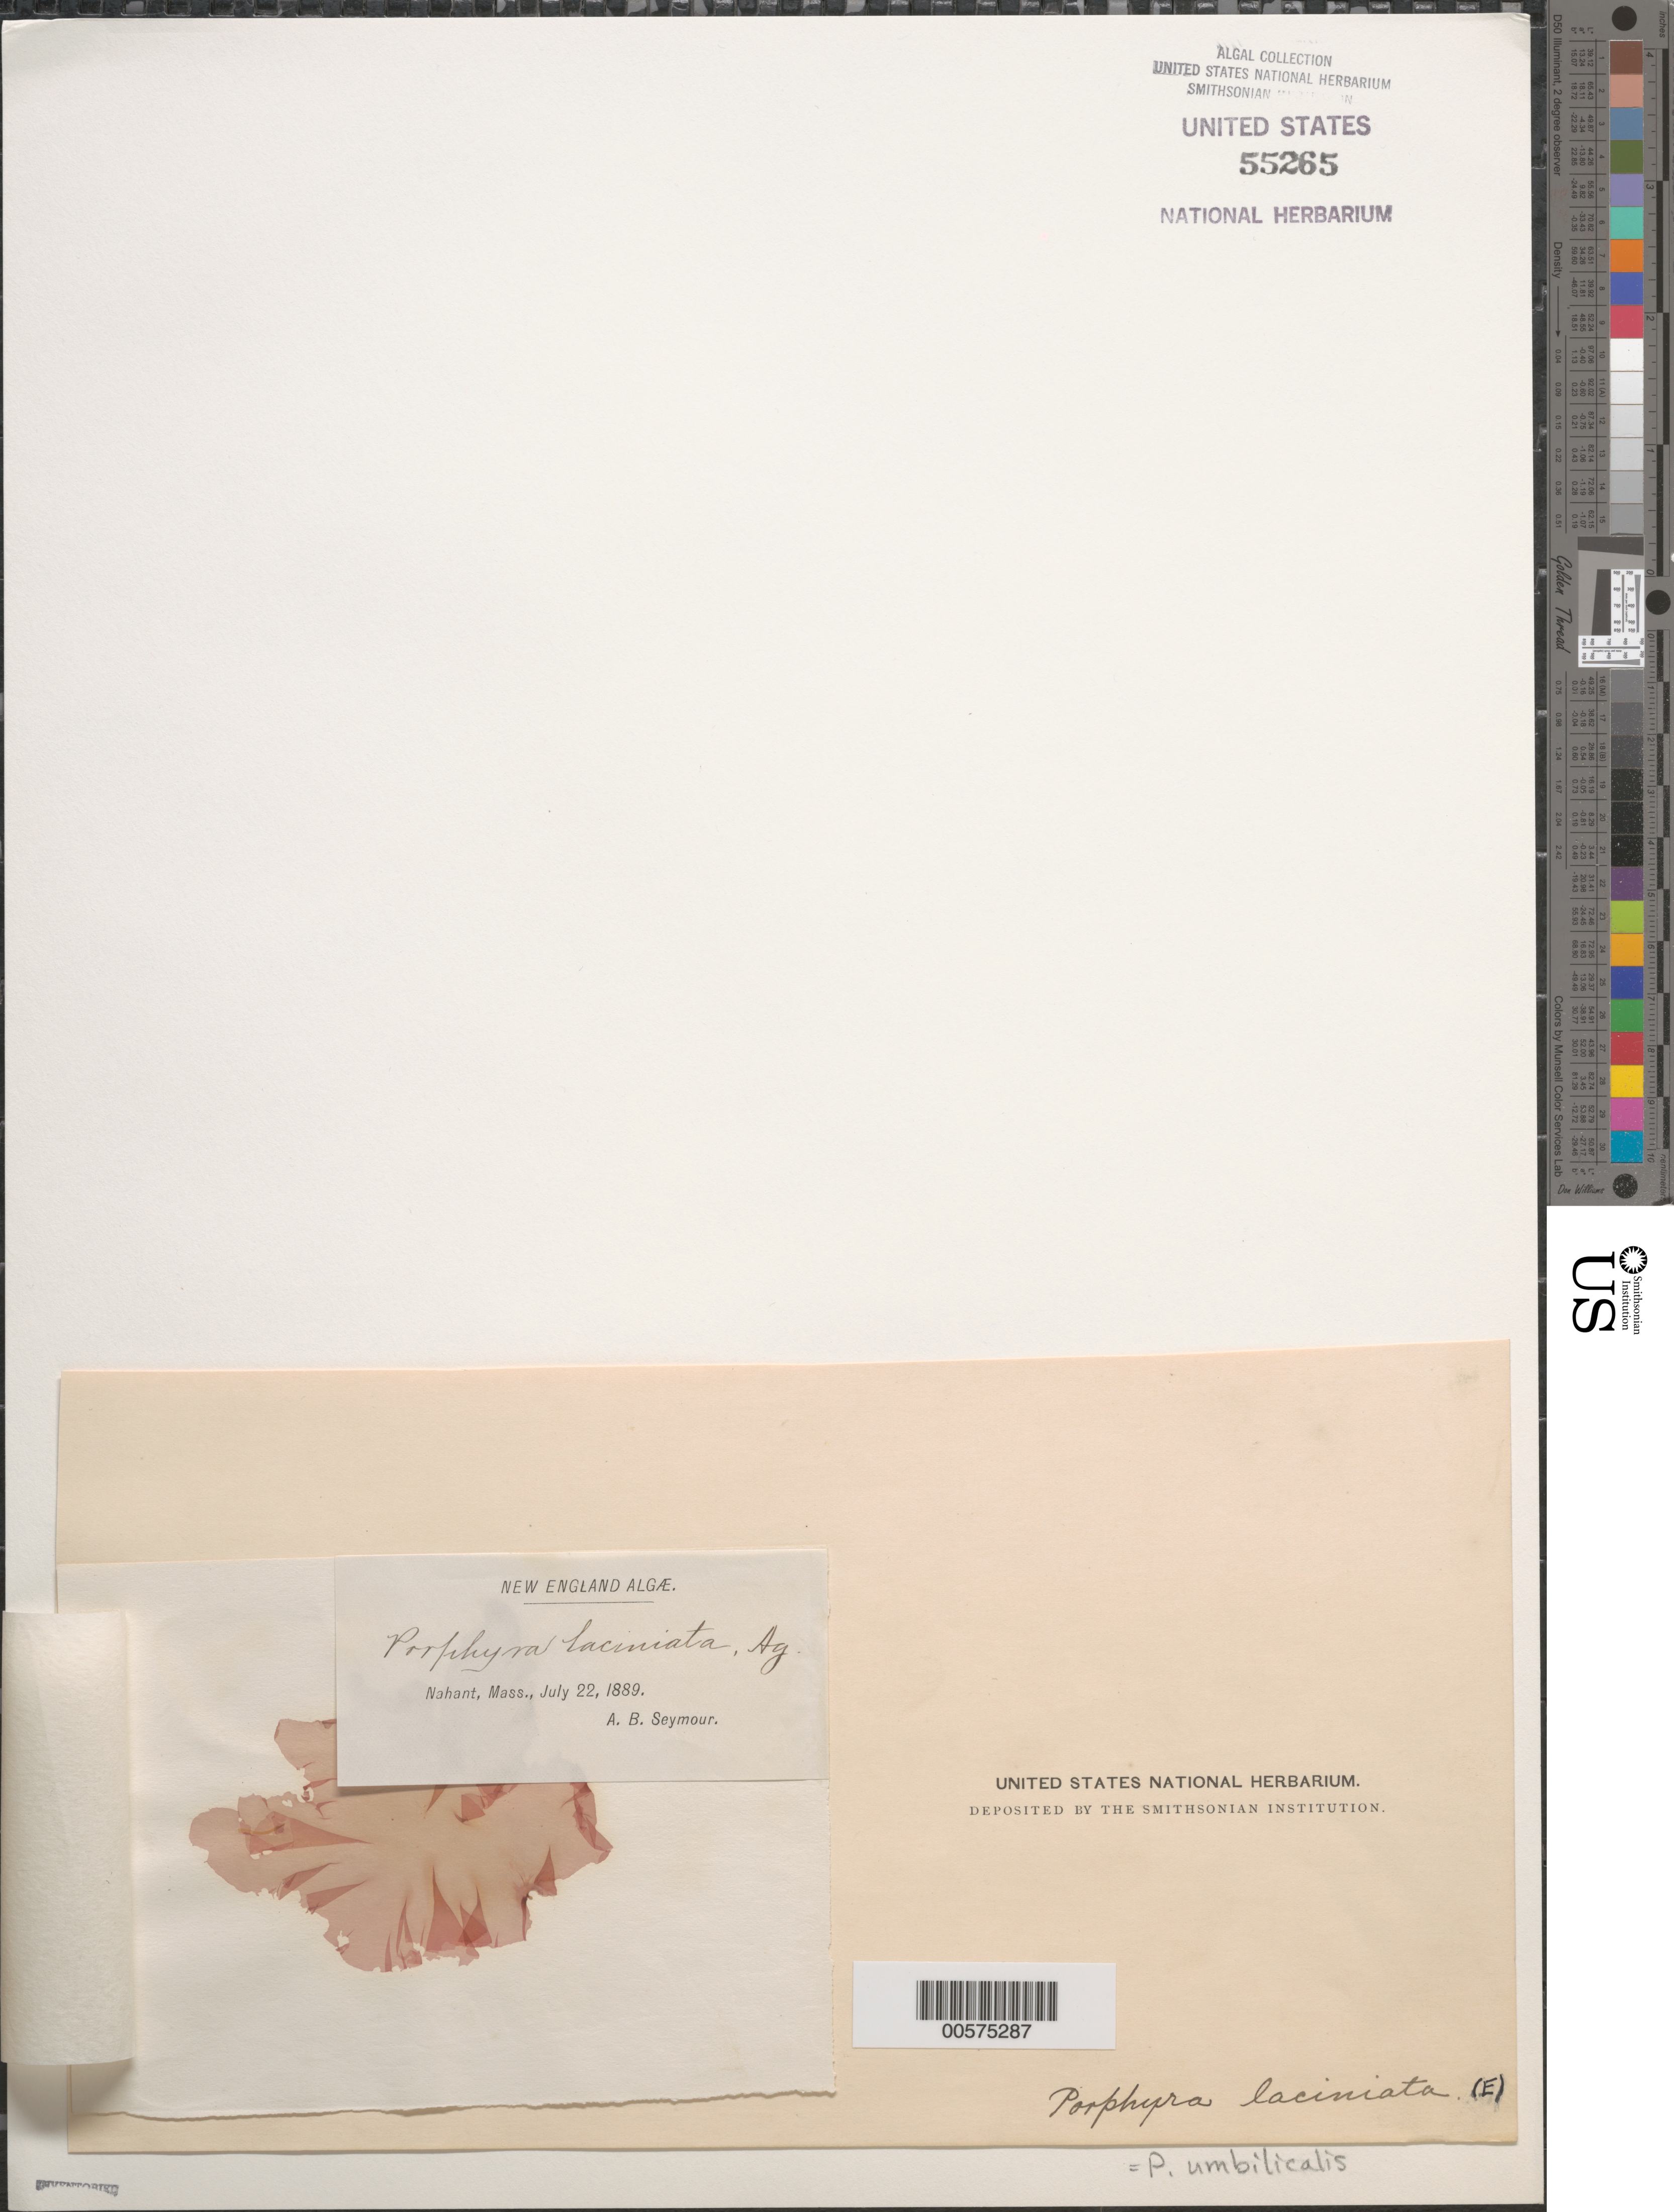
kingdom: Plantae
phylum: Rhodophyta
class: Bangiophyceae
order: Bangiales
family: Bangiaceae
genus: Porphyra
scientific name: Porphyra umbilicalis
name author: Kütz.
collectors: A. Seymour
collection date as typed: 22 Jul 1889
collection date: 1889-07-22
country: United States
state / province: Massachusetts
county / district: Essex County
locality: Nahant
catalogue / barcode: US 55265